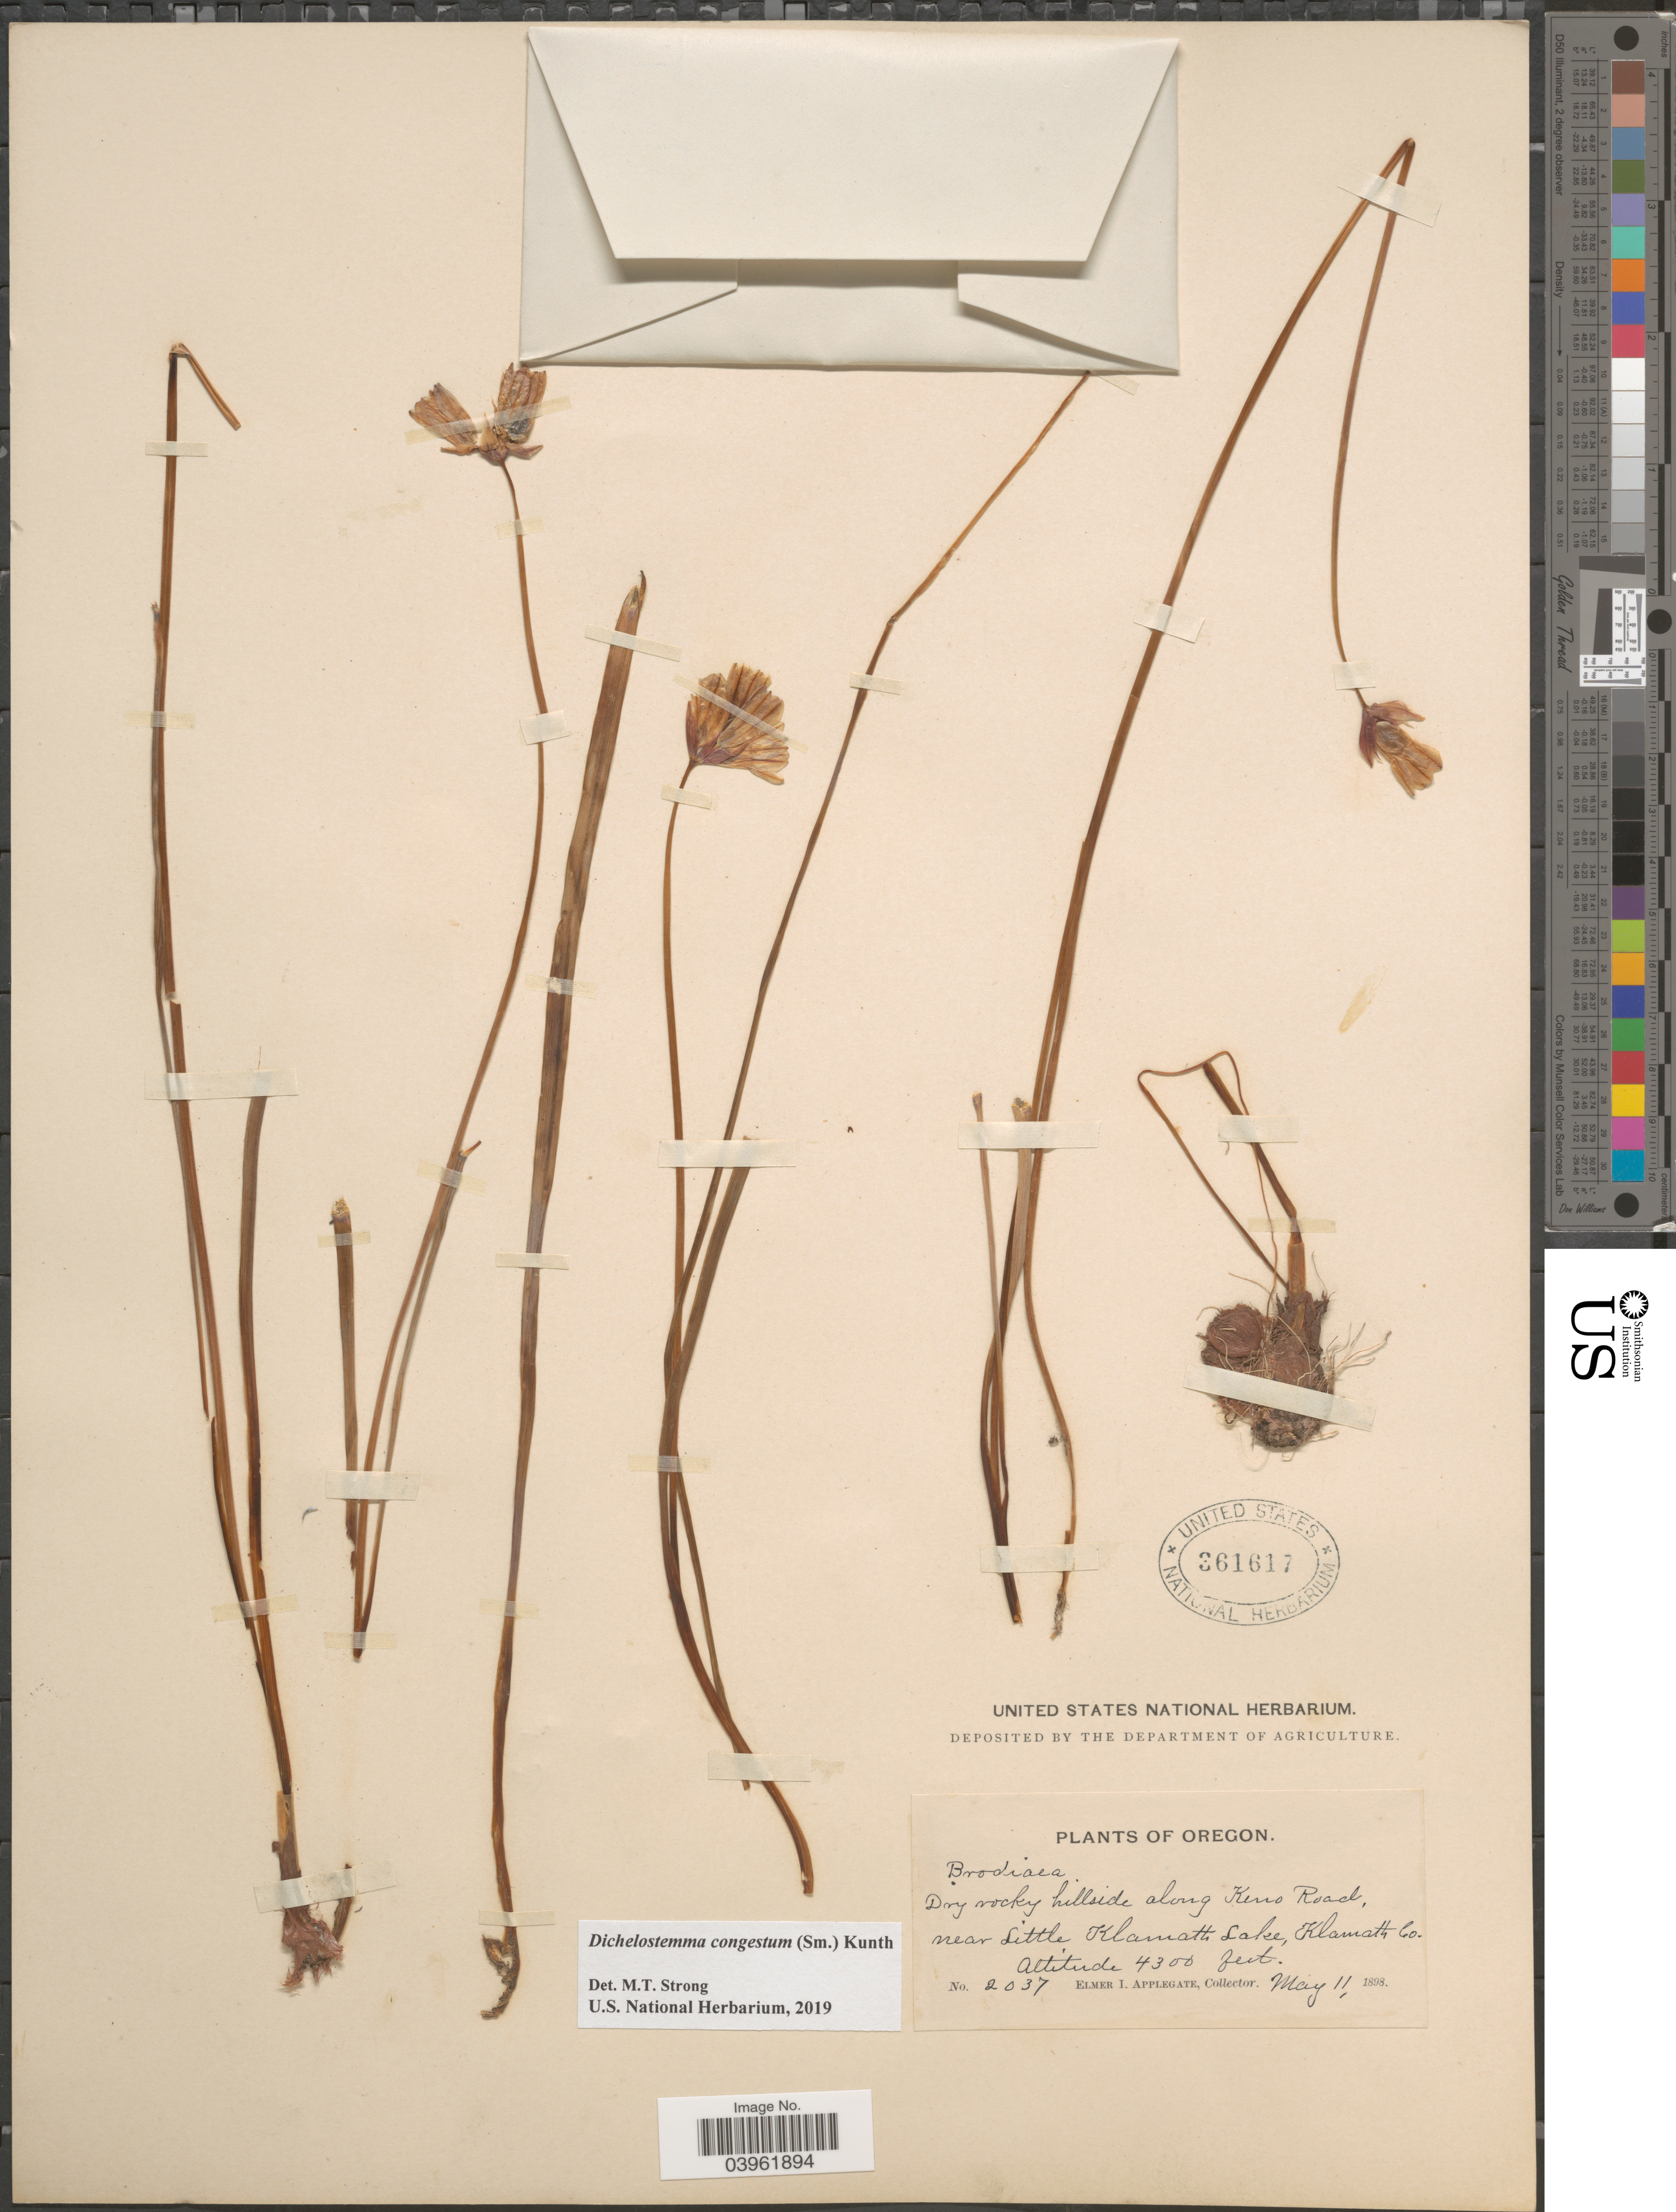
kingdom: Plantae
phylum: Tracheophyta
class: Liliopsida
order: Asparagales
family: Asparagaceae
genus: Dichelostemma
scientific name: Dichelostemma congestum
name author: Kunth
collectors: E. I. Applegate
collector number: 2037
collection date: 1898-05-11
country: United States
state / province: Oregon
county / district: Klamath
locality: Dry rocky hillside along Keno Road, near Little Klamath Lake, Klamath Co.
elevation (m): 1311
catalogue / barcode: US 361617